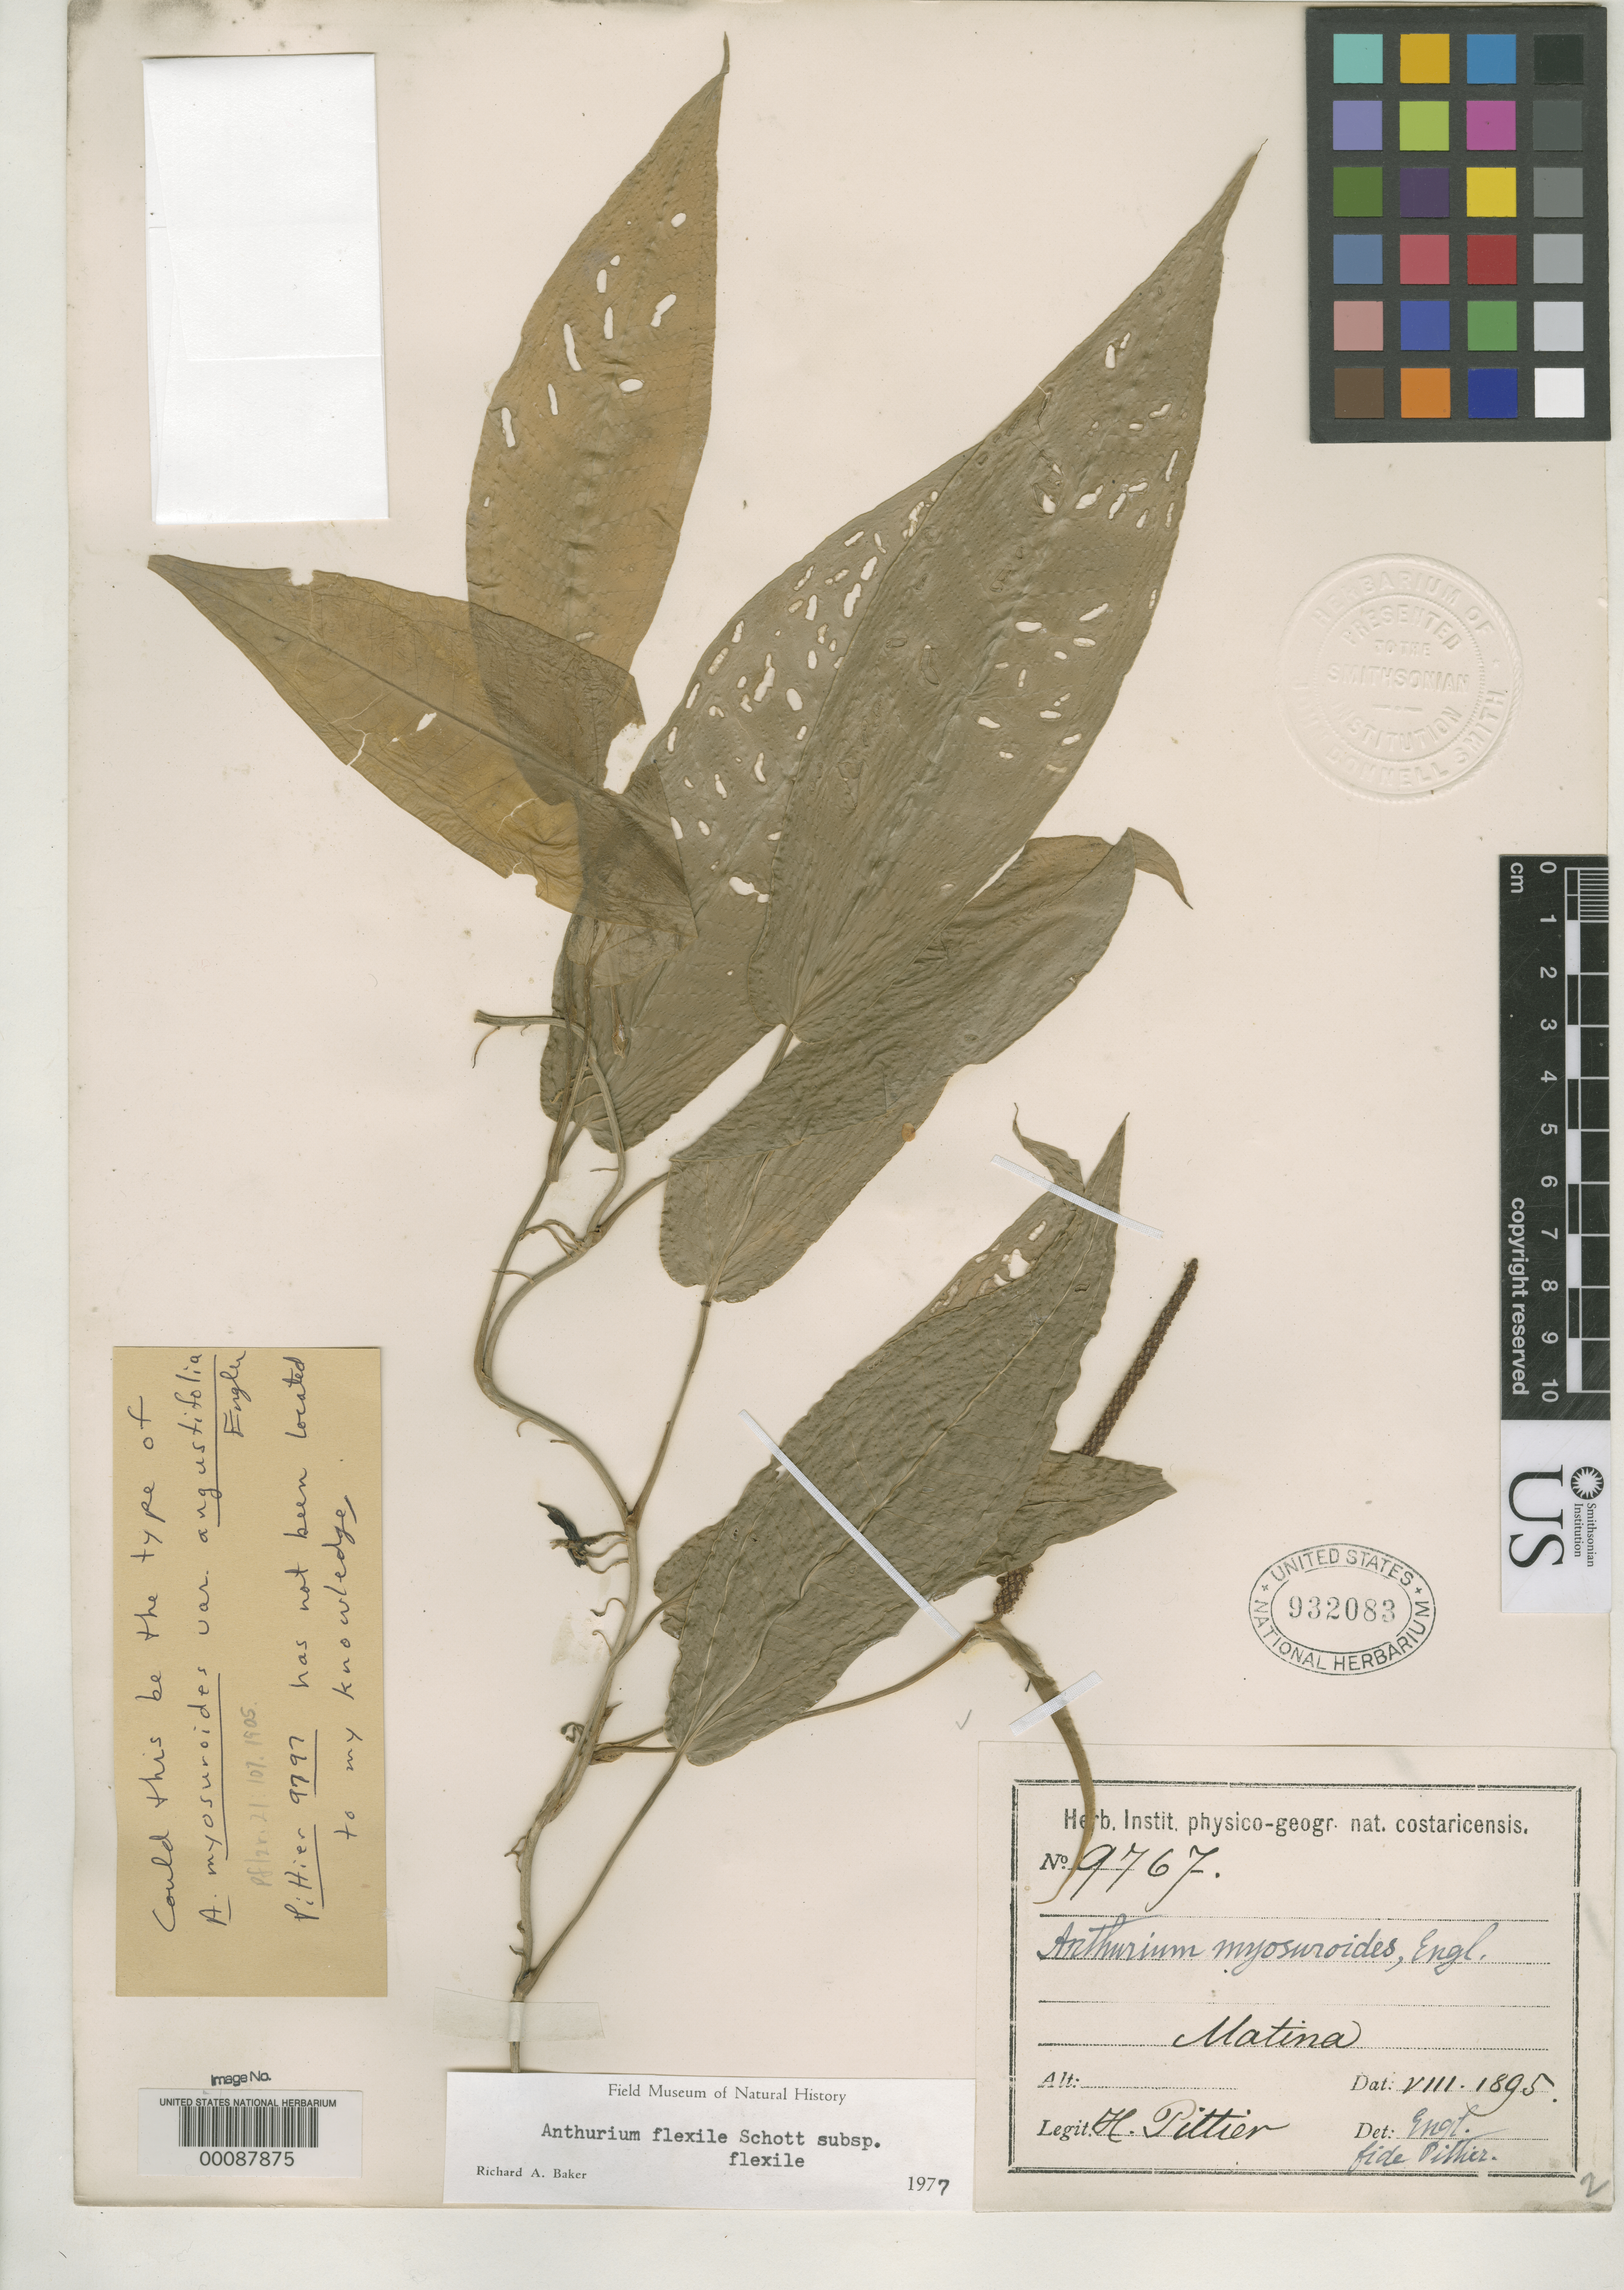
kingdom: Plantae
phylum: Tracheophyta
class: Liliopsida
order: Alismatales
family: Araceae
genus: Anthurium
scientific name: Anthurium myosuroides var. angustifolia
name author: Engl.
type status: Isotype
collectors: H. F. Pittier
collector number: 9767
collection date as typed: Aug 1895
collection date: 1895-08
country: Costa Rica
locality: Matina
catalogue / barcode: US 932083